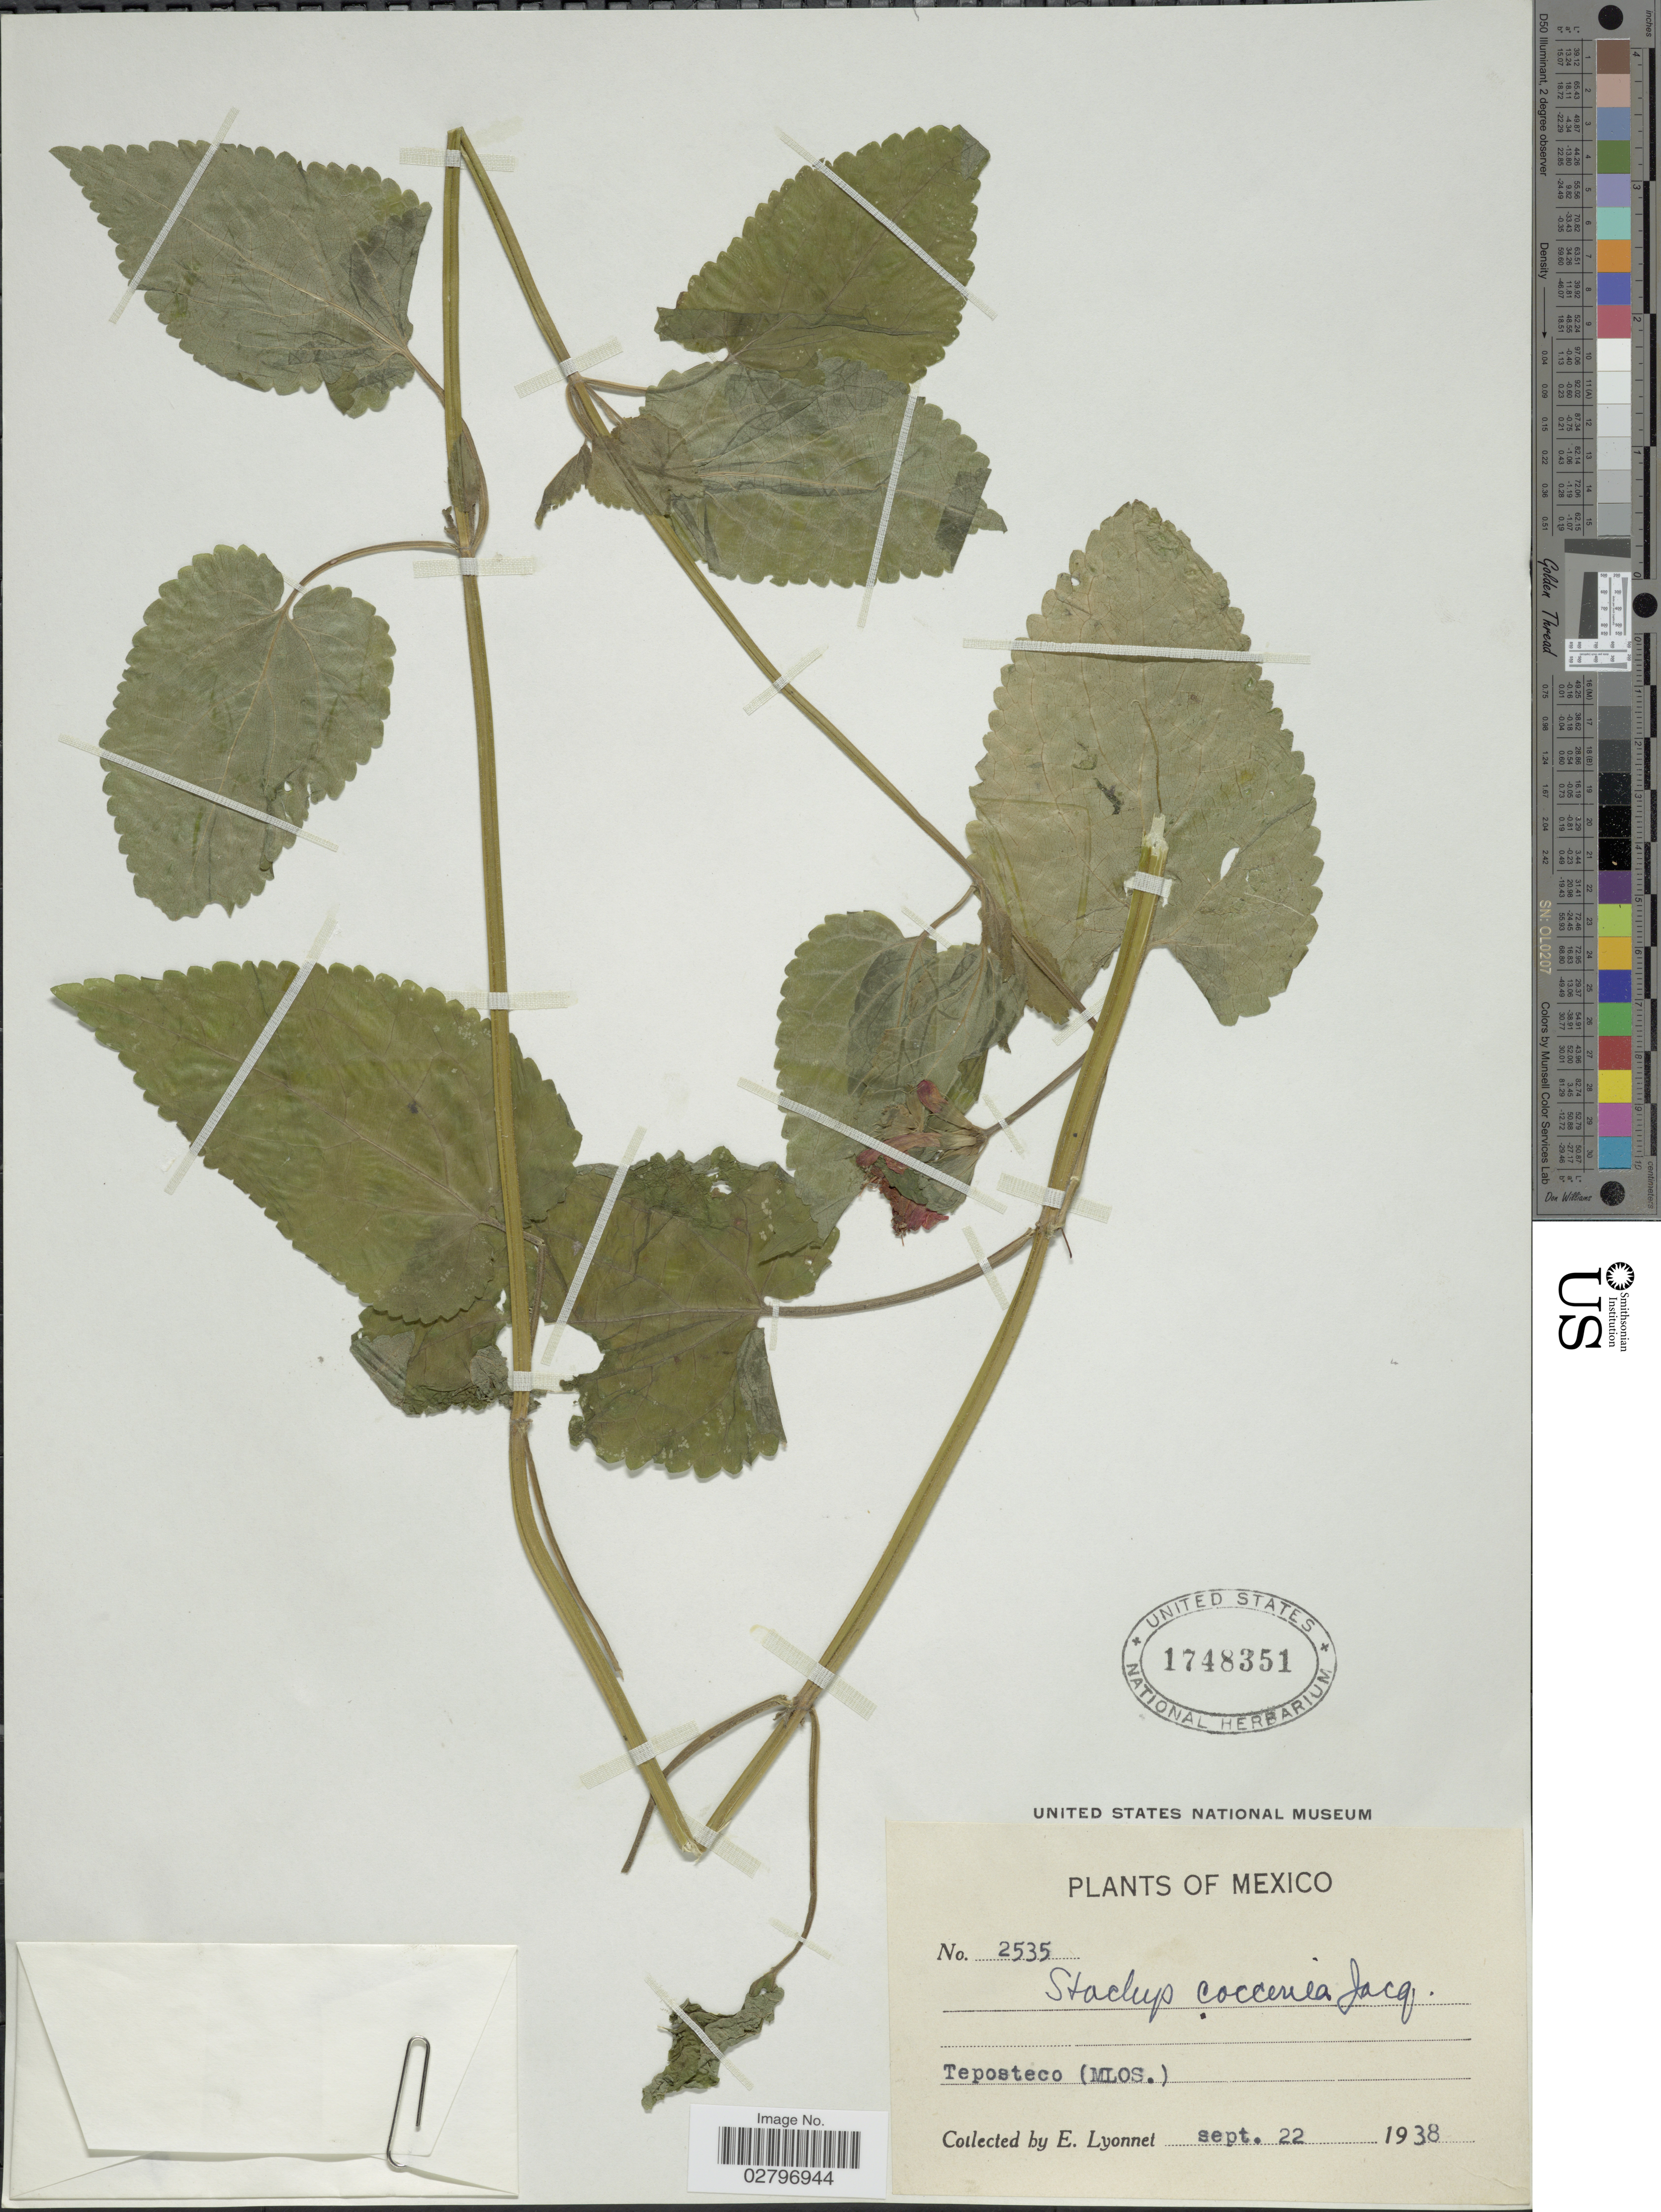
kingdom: Plantae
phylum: Tracheophyta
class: Magnoliopsida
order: Lamiales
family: Lamiaceae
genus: Stachys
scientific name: Stachys coccinea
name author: Ortega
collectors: E. Lyonnet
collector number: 2535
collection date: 1938-09-22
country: Mexico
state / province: Morelos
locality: Teposteco (Mlos.)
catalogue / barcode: US 1748351